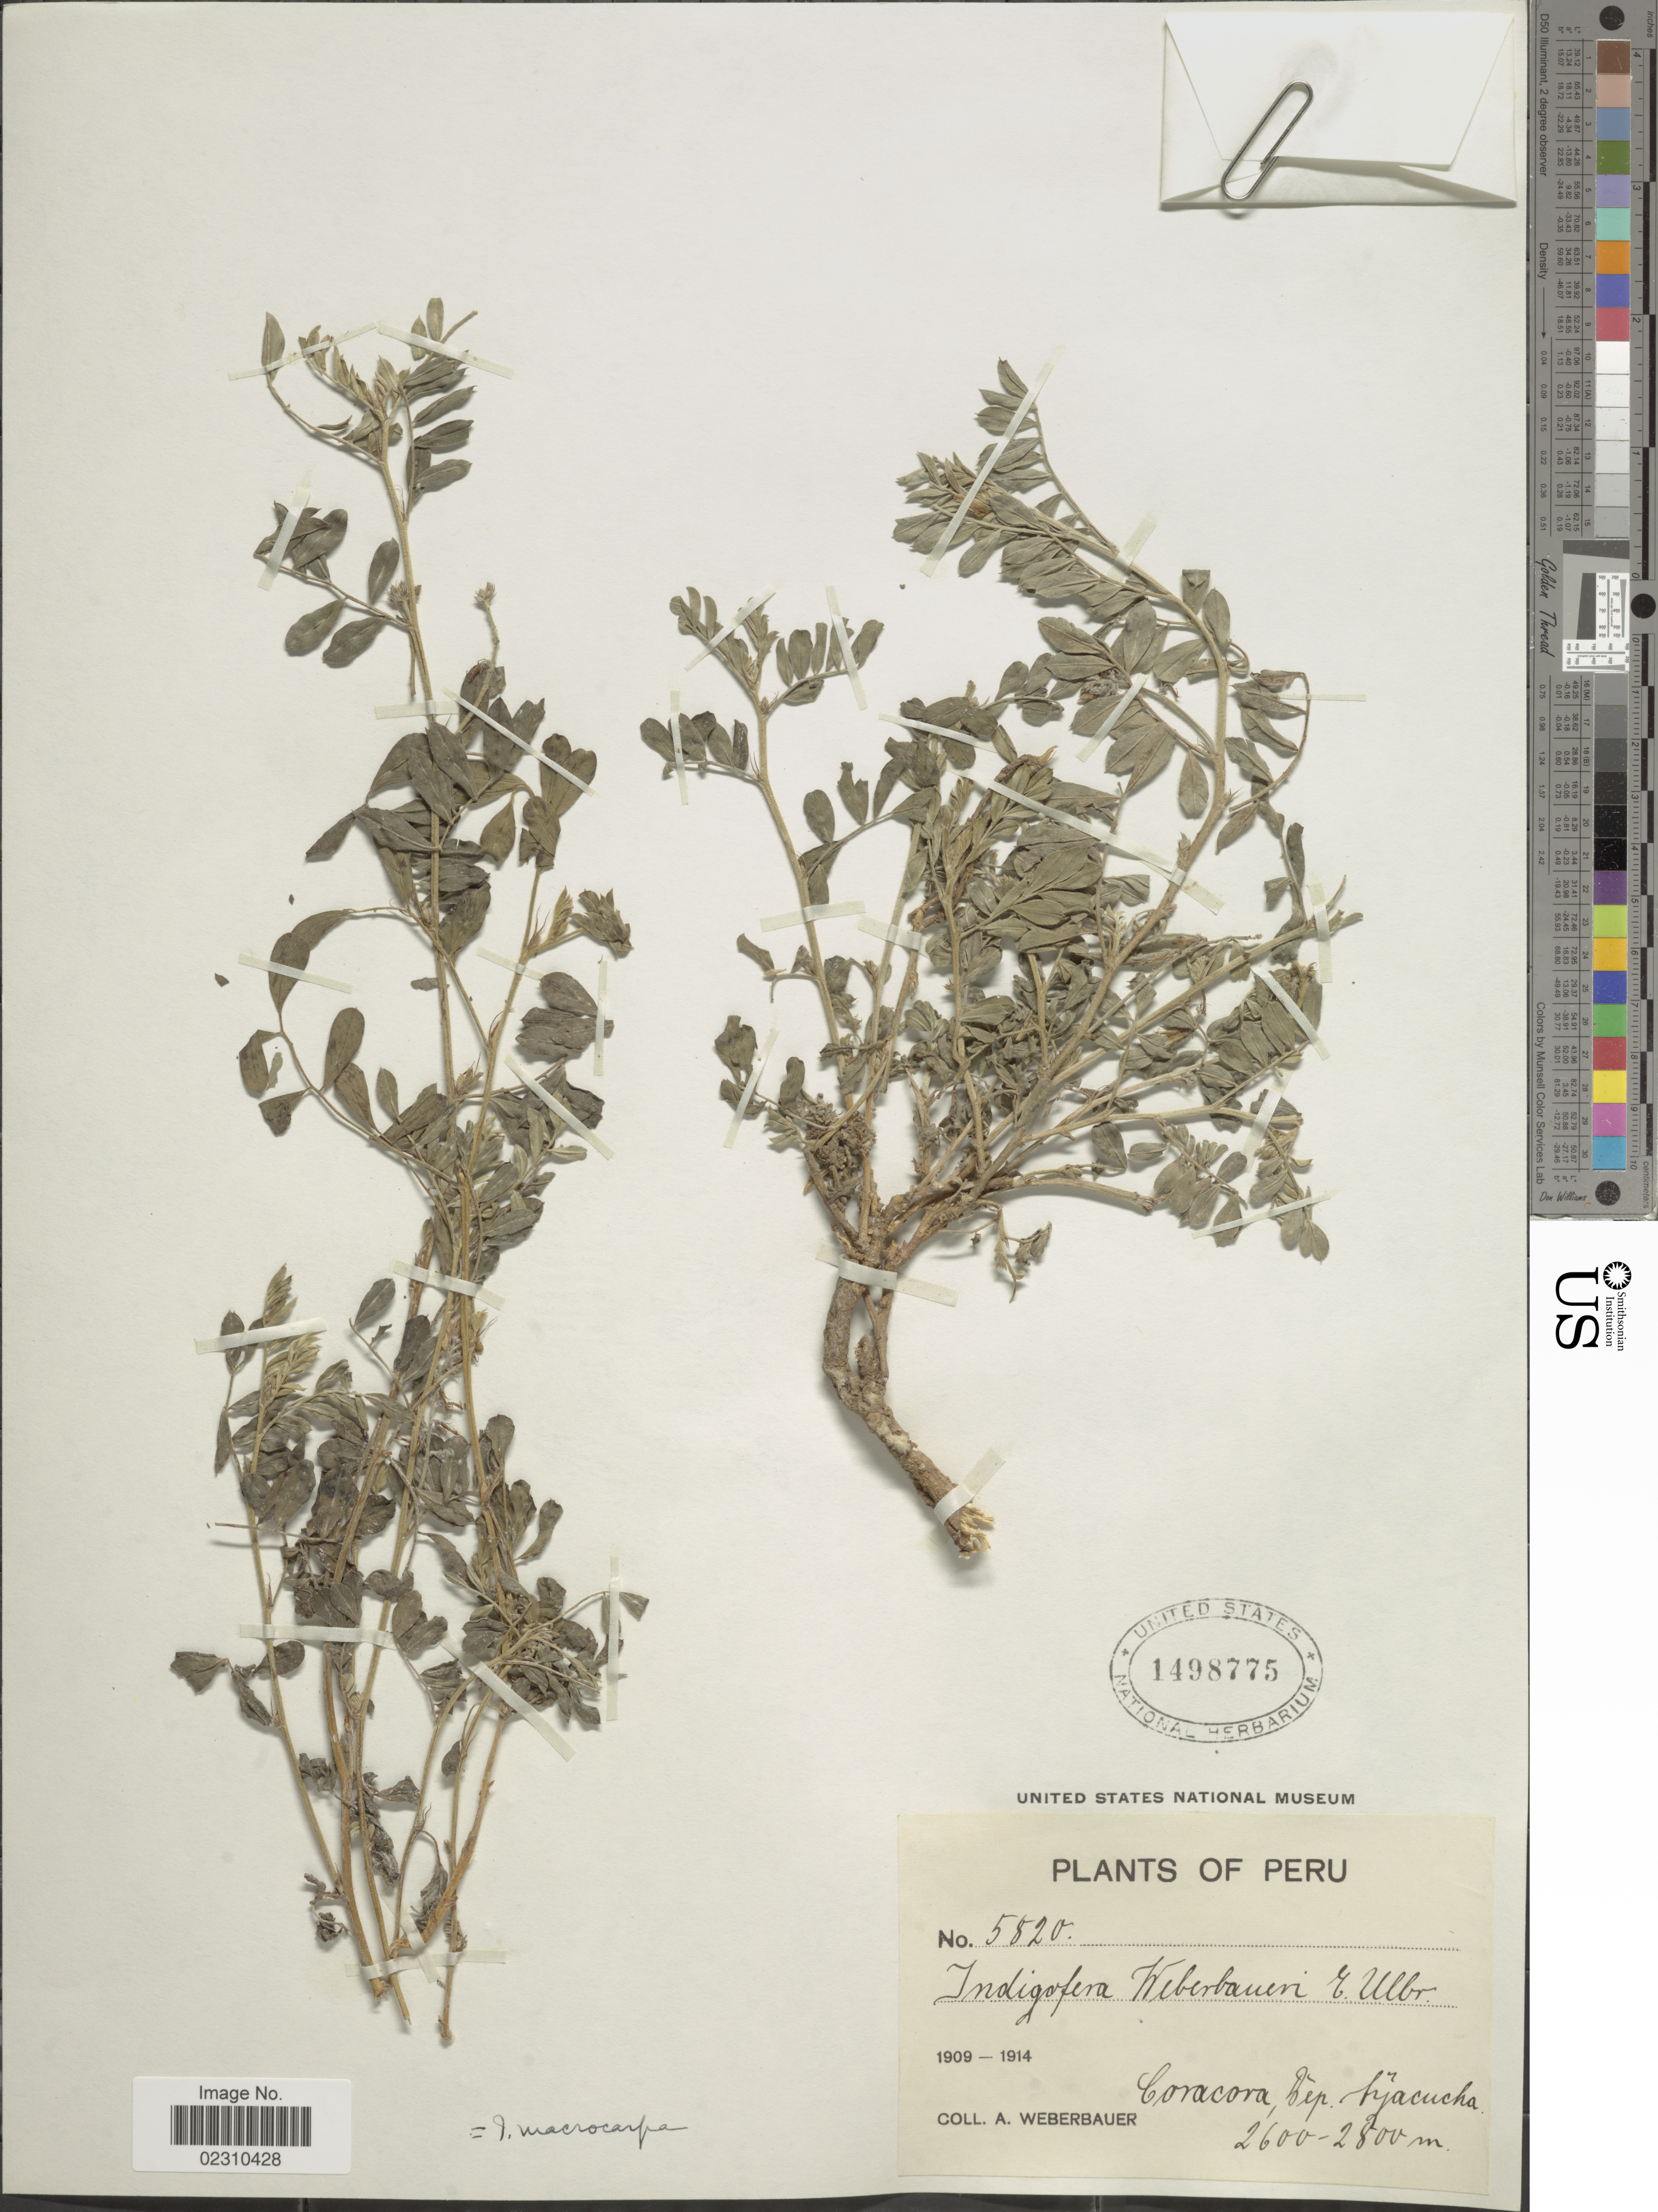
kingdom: Plantae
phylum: Tracheophyta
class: Magnoliopsida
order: Fabales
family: Fabaceae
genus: Indigofera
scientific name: Indigofera macrocarpa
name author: Desv.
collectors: A. Weberbauer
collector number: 5820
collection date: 1909/1914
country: Peru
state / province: Ayacucho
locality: Coracora, Dep. Ayacucho.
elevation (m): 2600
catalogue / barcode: US 1498775